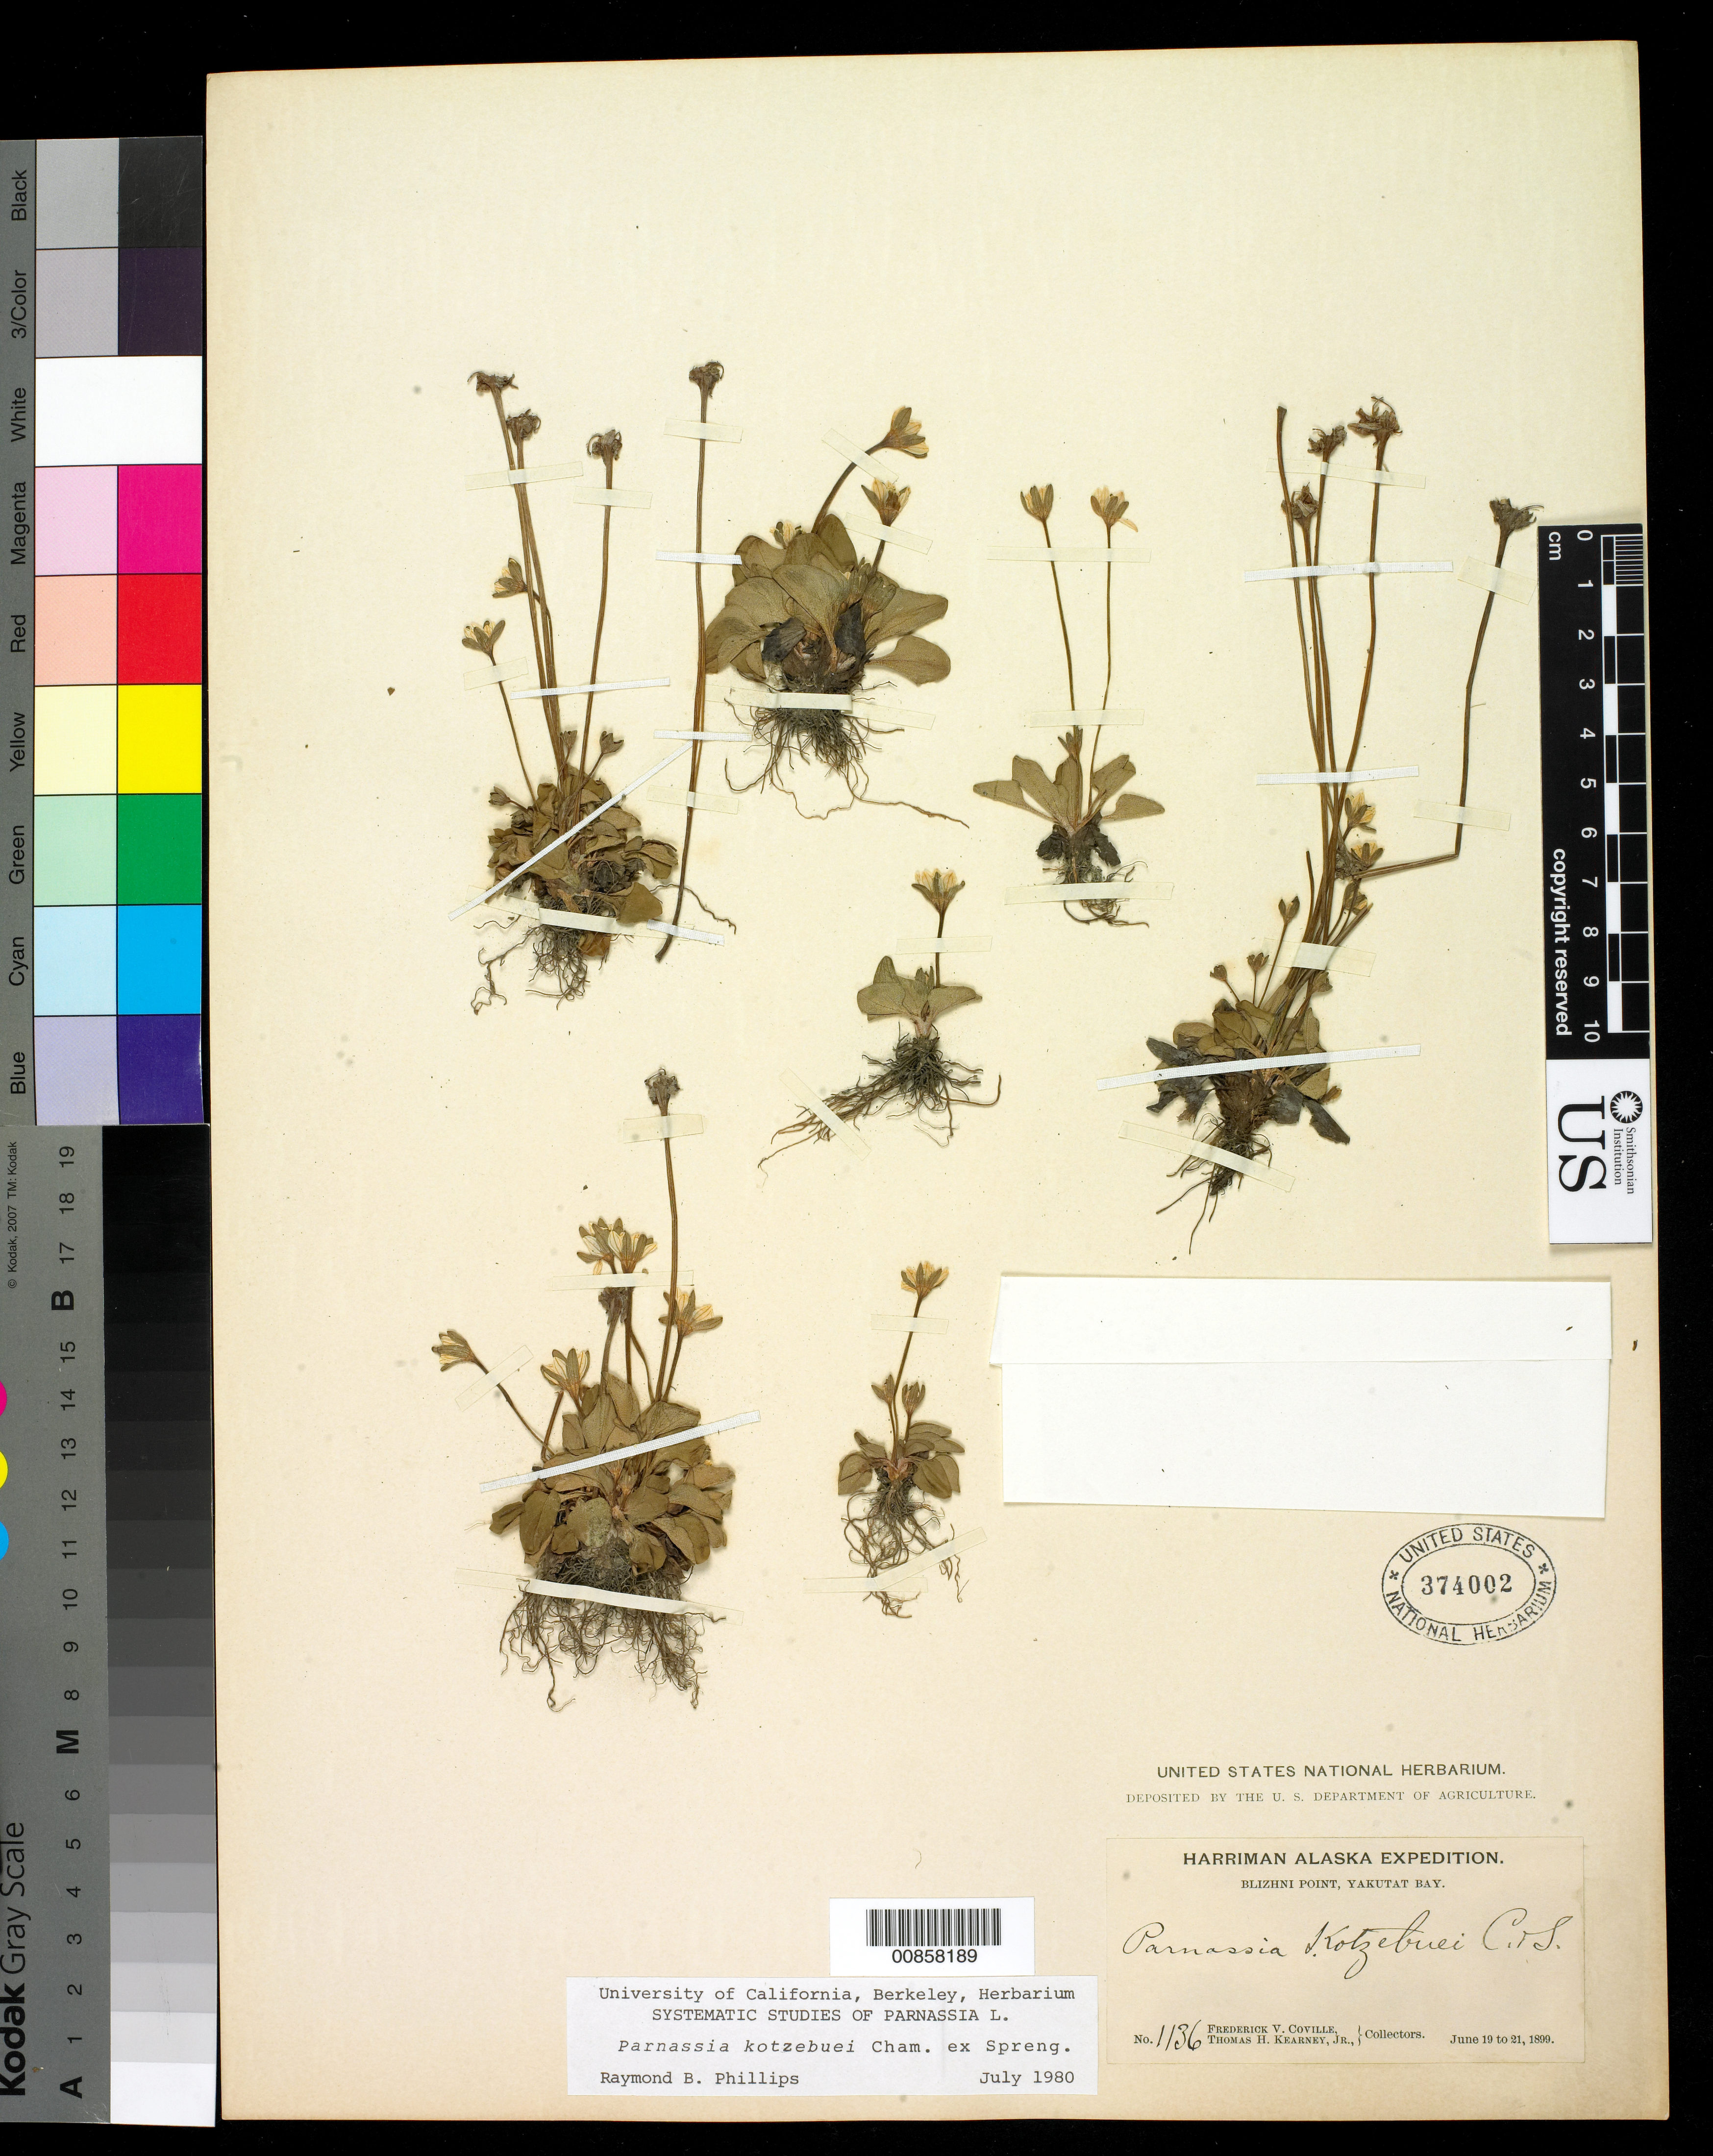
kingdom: Plantae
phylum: Tracheophyta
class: Magnoliopsida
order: Celastrales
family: Parnassiaceae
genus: Parnassia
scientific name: Parnassia kotzebuei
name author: Cham. ex Spreng.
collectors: F. V. Coville & T. H. Kearney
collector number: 1136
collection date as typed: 19 Jun 1899 to 21 Jun 1899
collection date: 1899-06-19/1899-06-21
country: United States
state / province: Alaska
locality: Blizhni Point, Yakutat Bay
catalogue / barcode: US 374002